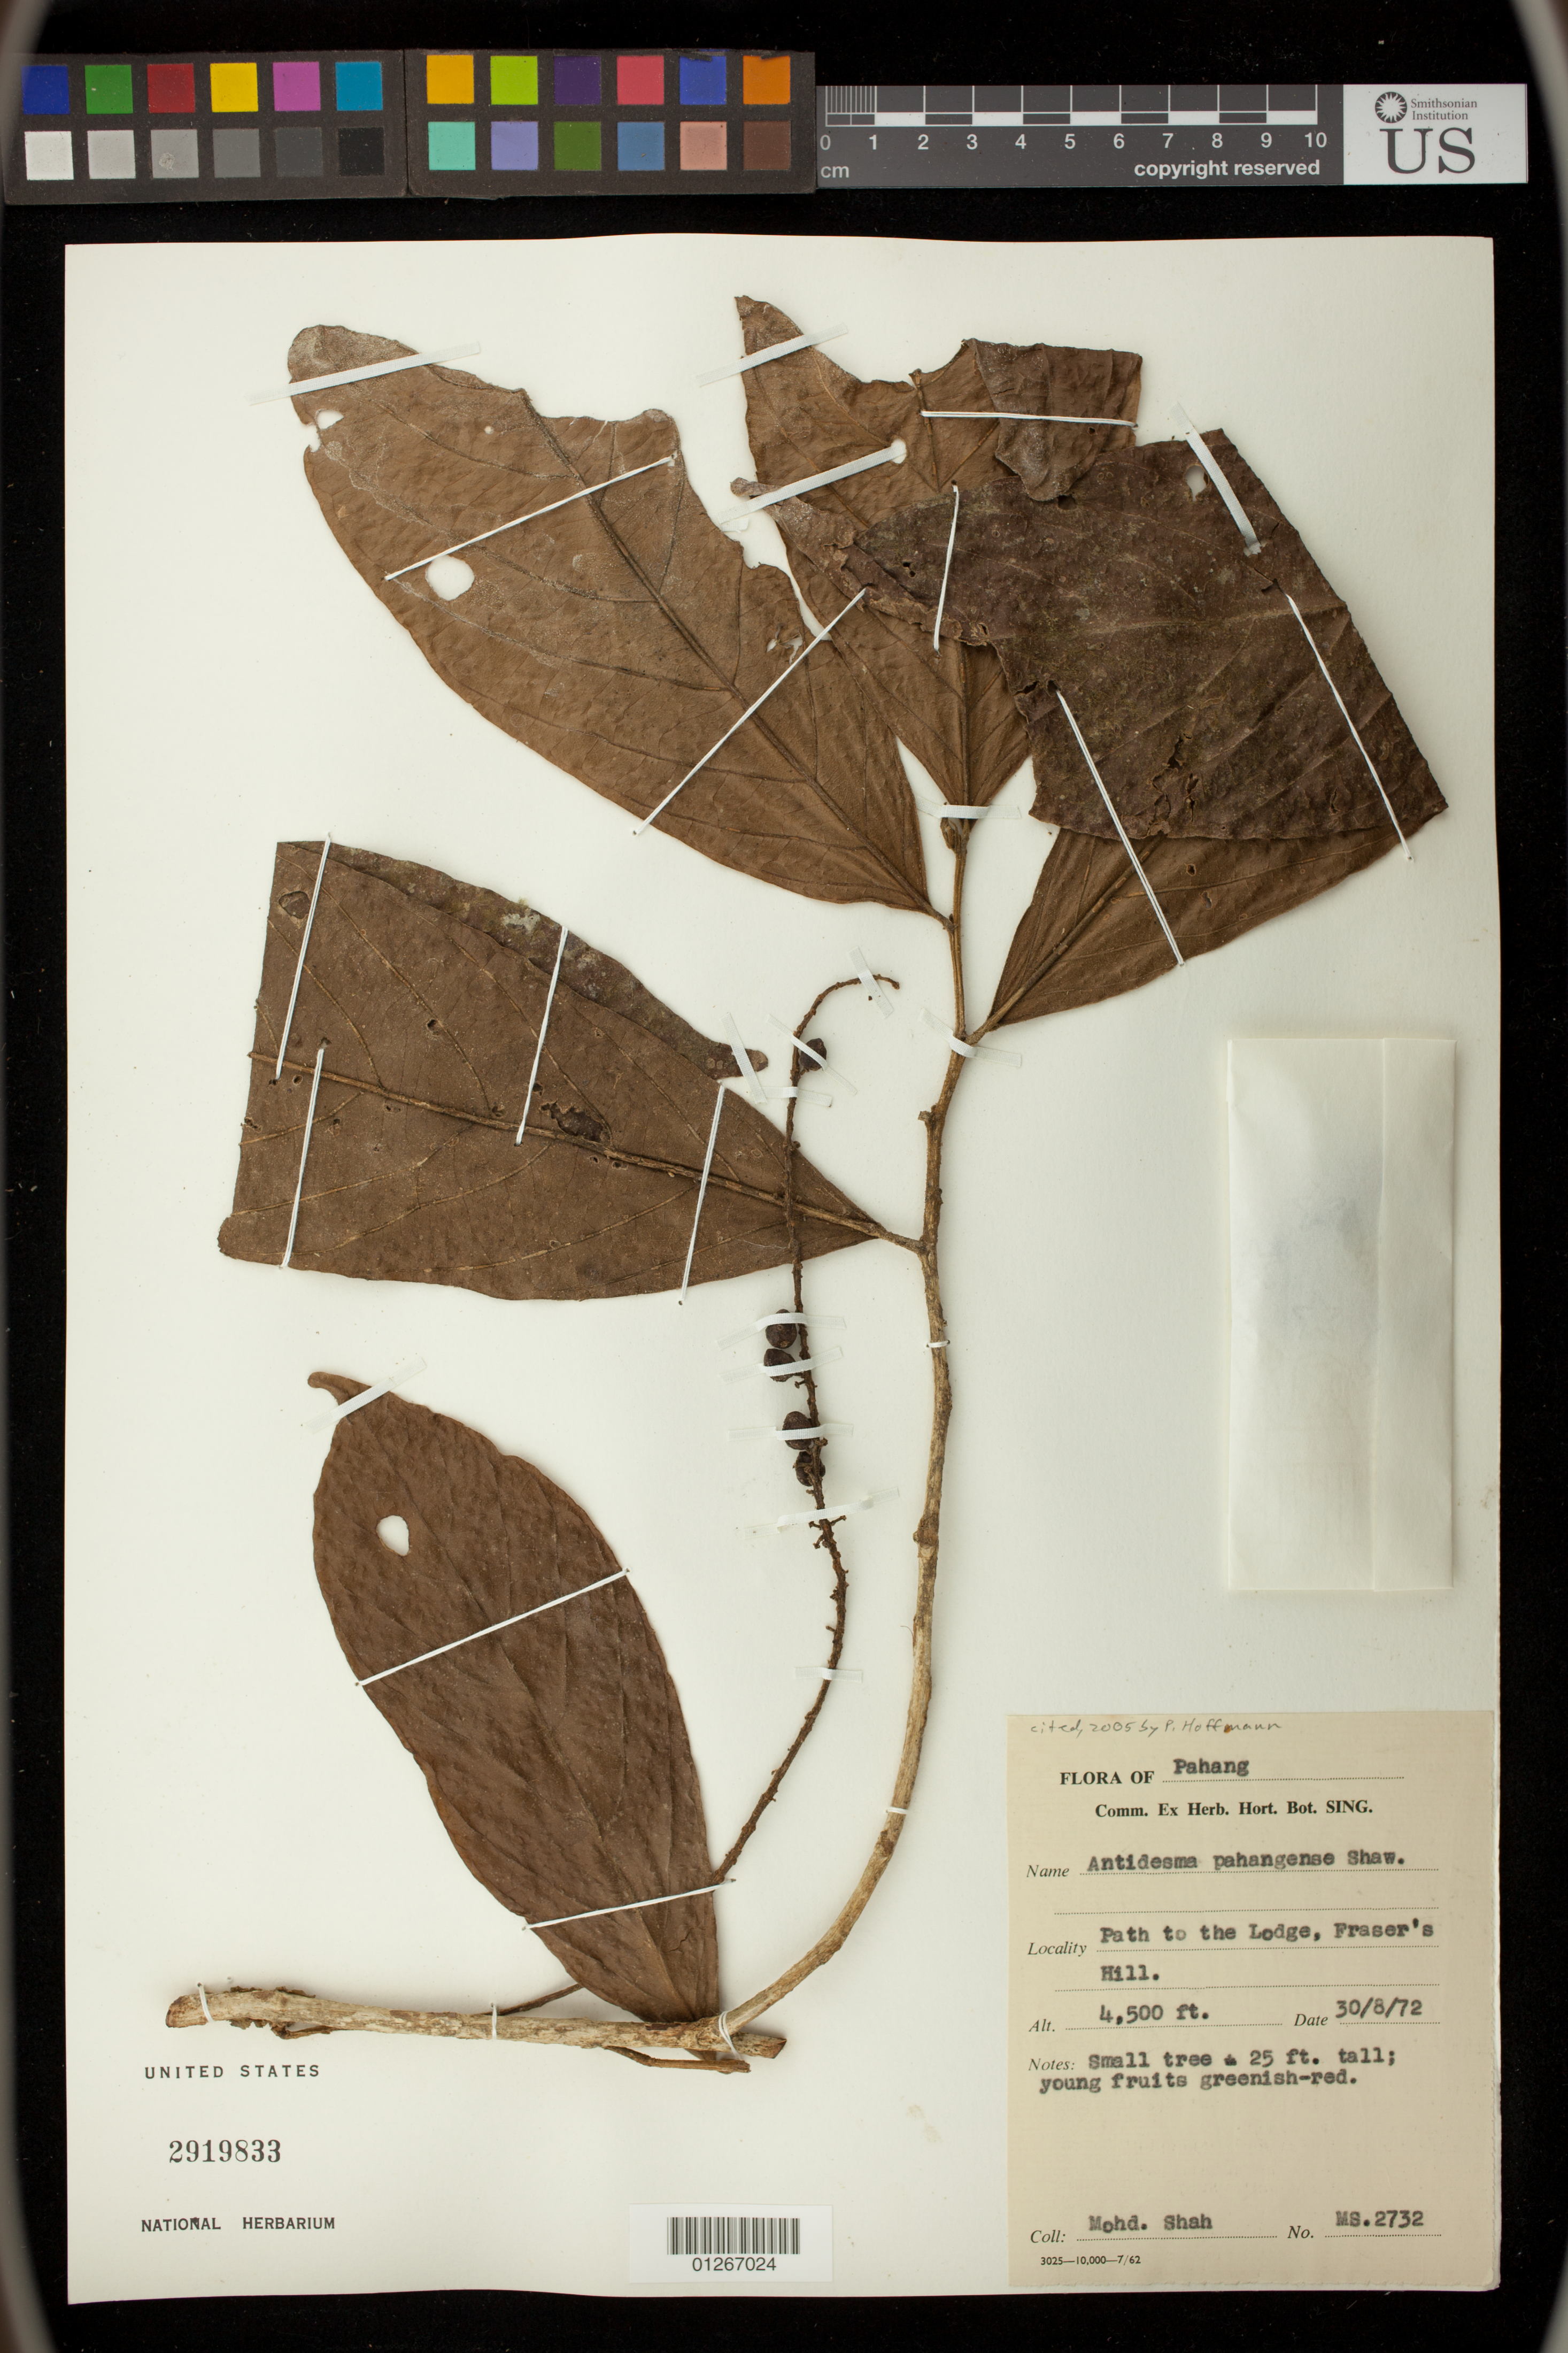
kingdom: Plantae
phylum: Tracheophyta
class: Magnoliopsida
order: Malpighiales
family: Phyllanthaceae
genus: Antidesma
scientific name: Antidesma microphyllum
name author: Hemsl.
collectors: M. Shah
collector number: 2732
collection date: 1975-08-30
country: Malaysia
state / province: Pahang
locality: Path to the Lodge, Fraser's Hill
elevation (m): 1372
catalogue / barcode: US 2919833